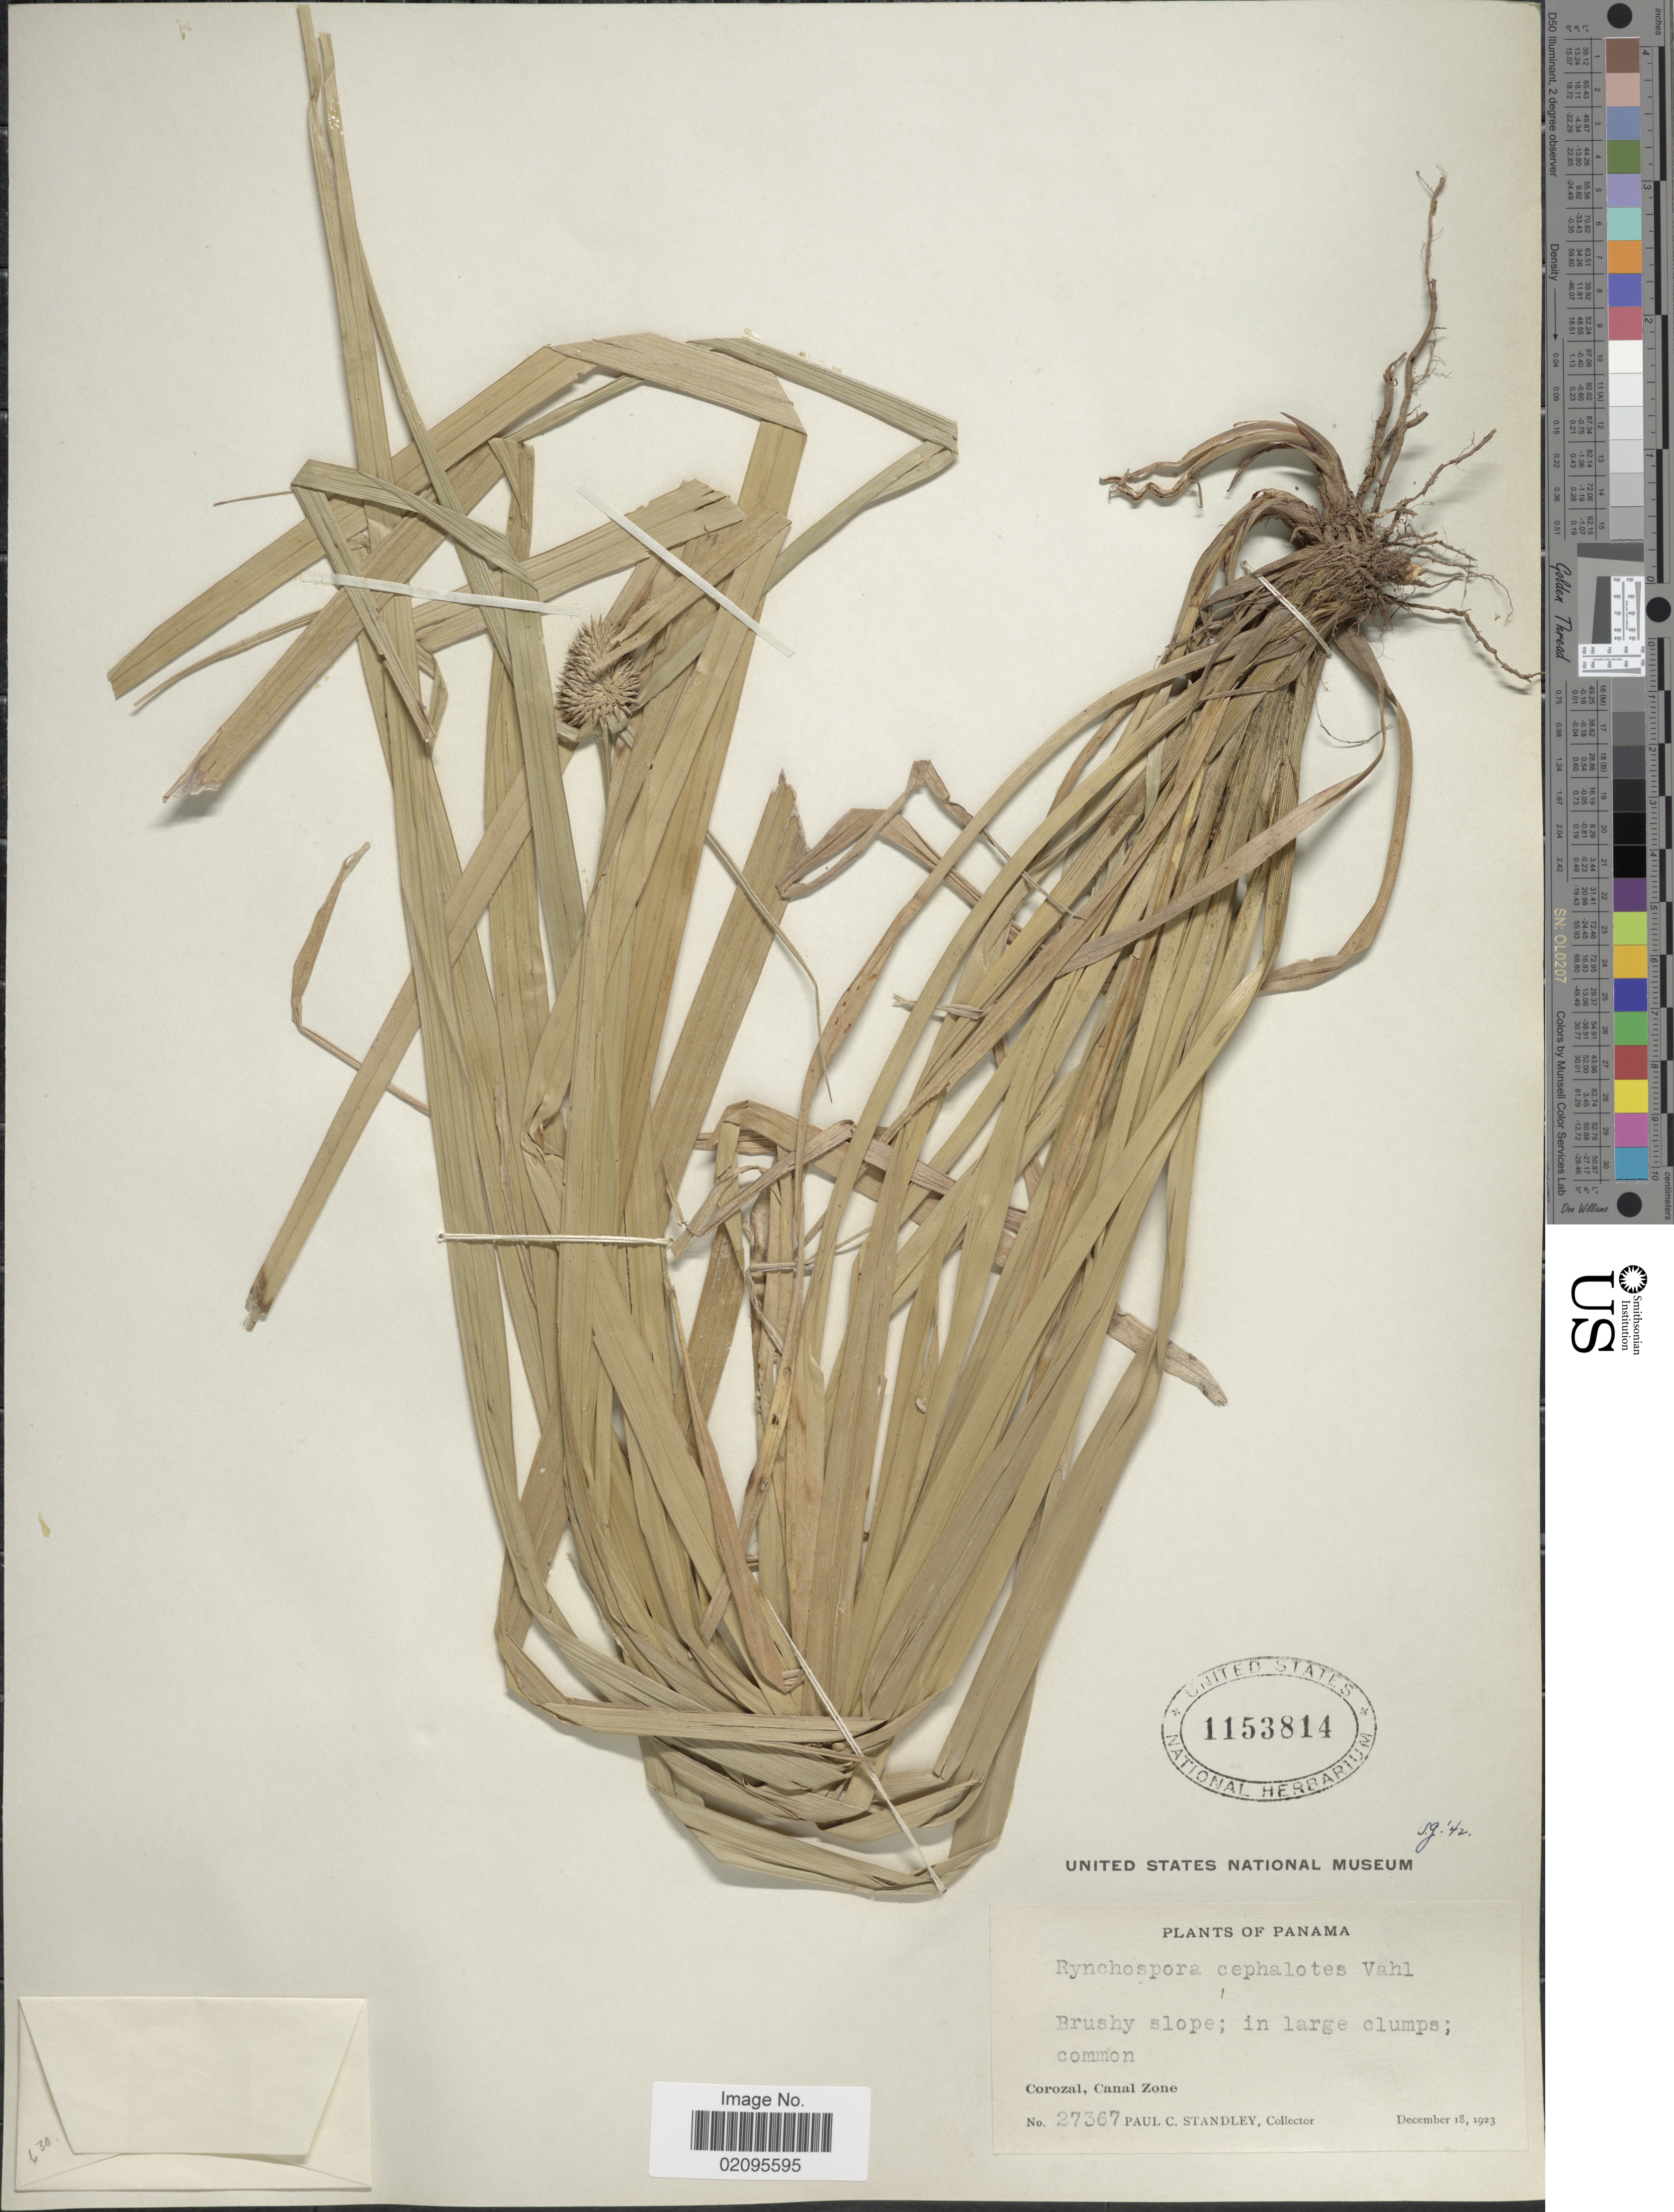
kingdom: Plantae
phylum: Tracheophyta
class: Liliopsida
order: Poales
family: Cyperaceae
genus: Rhynchospora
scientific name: Rhynchospora cephalotes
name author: (L.) Vahl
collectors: P. C. Standley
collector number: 27367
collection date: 1923-12-18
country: Panama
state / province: Colón / Panamá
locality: Brushy slope, Corozal, Canal Zone.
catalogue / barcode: US 1153814